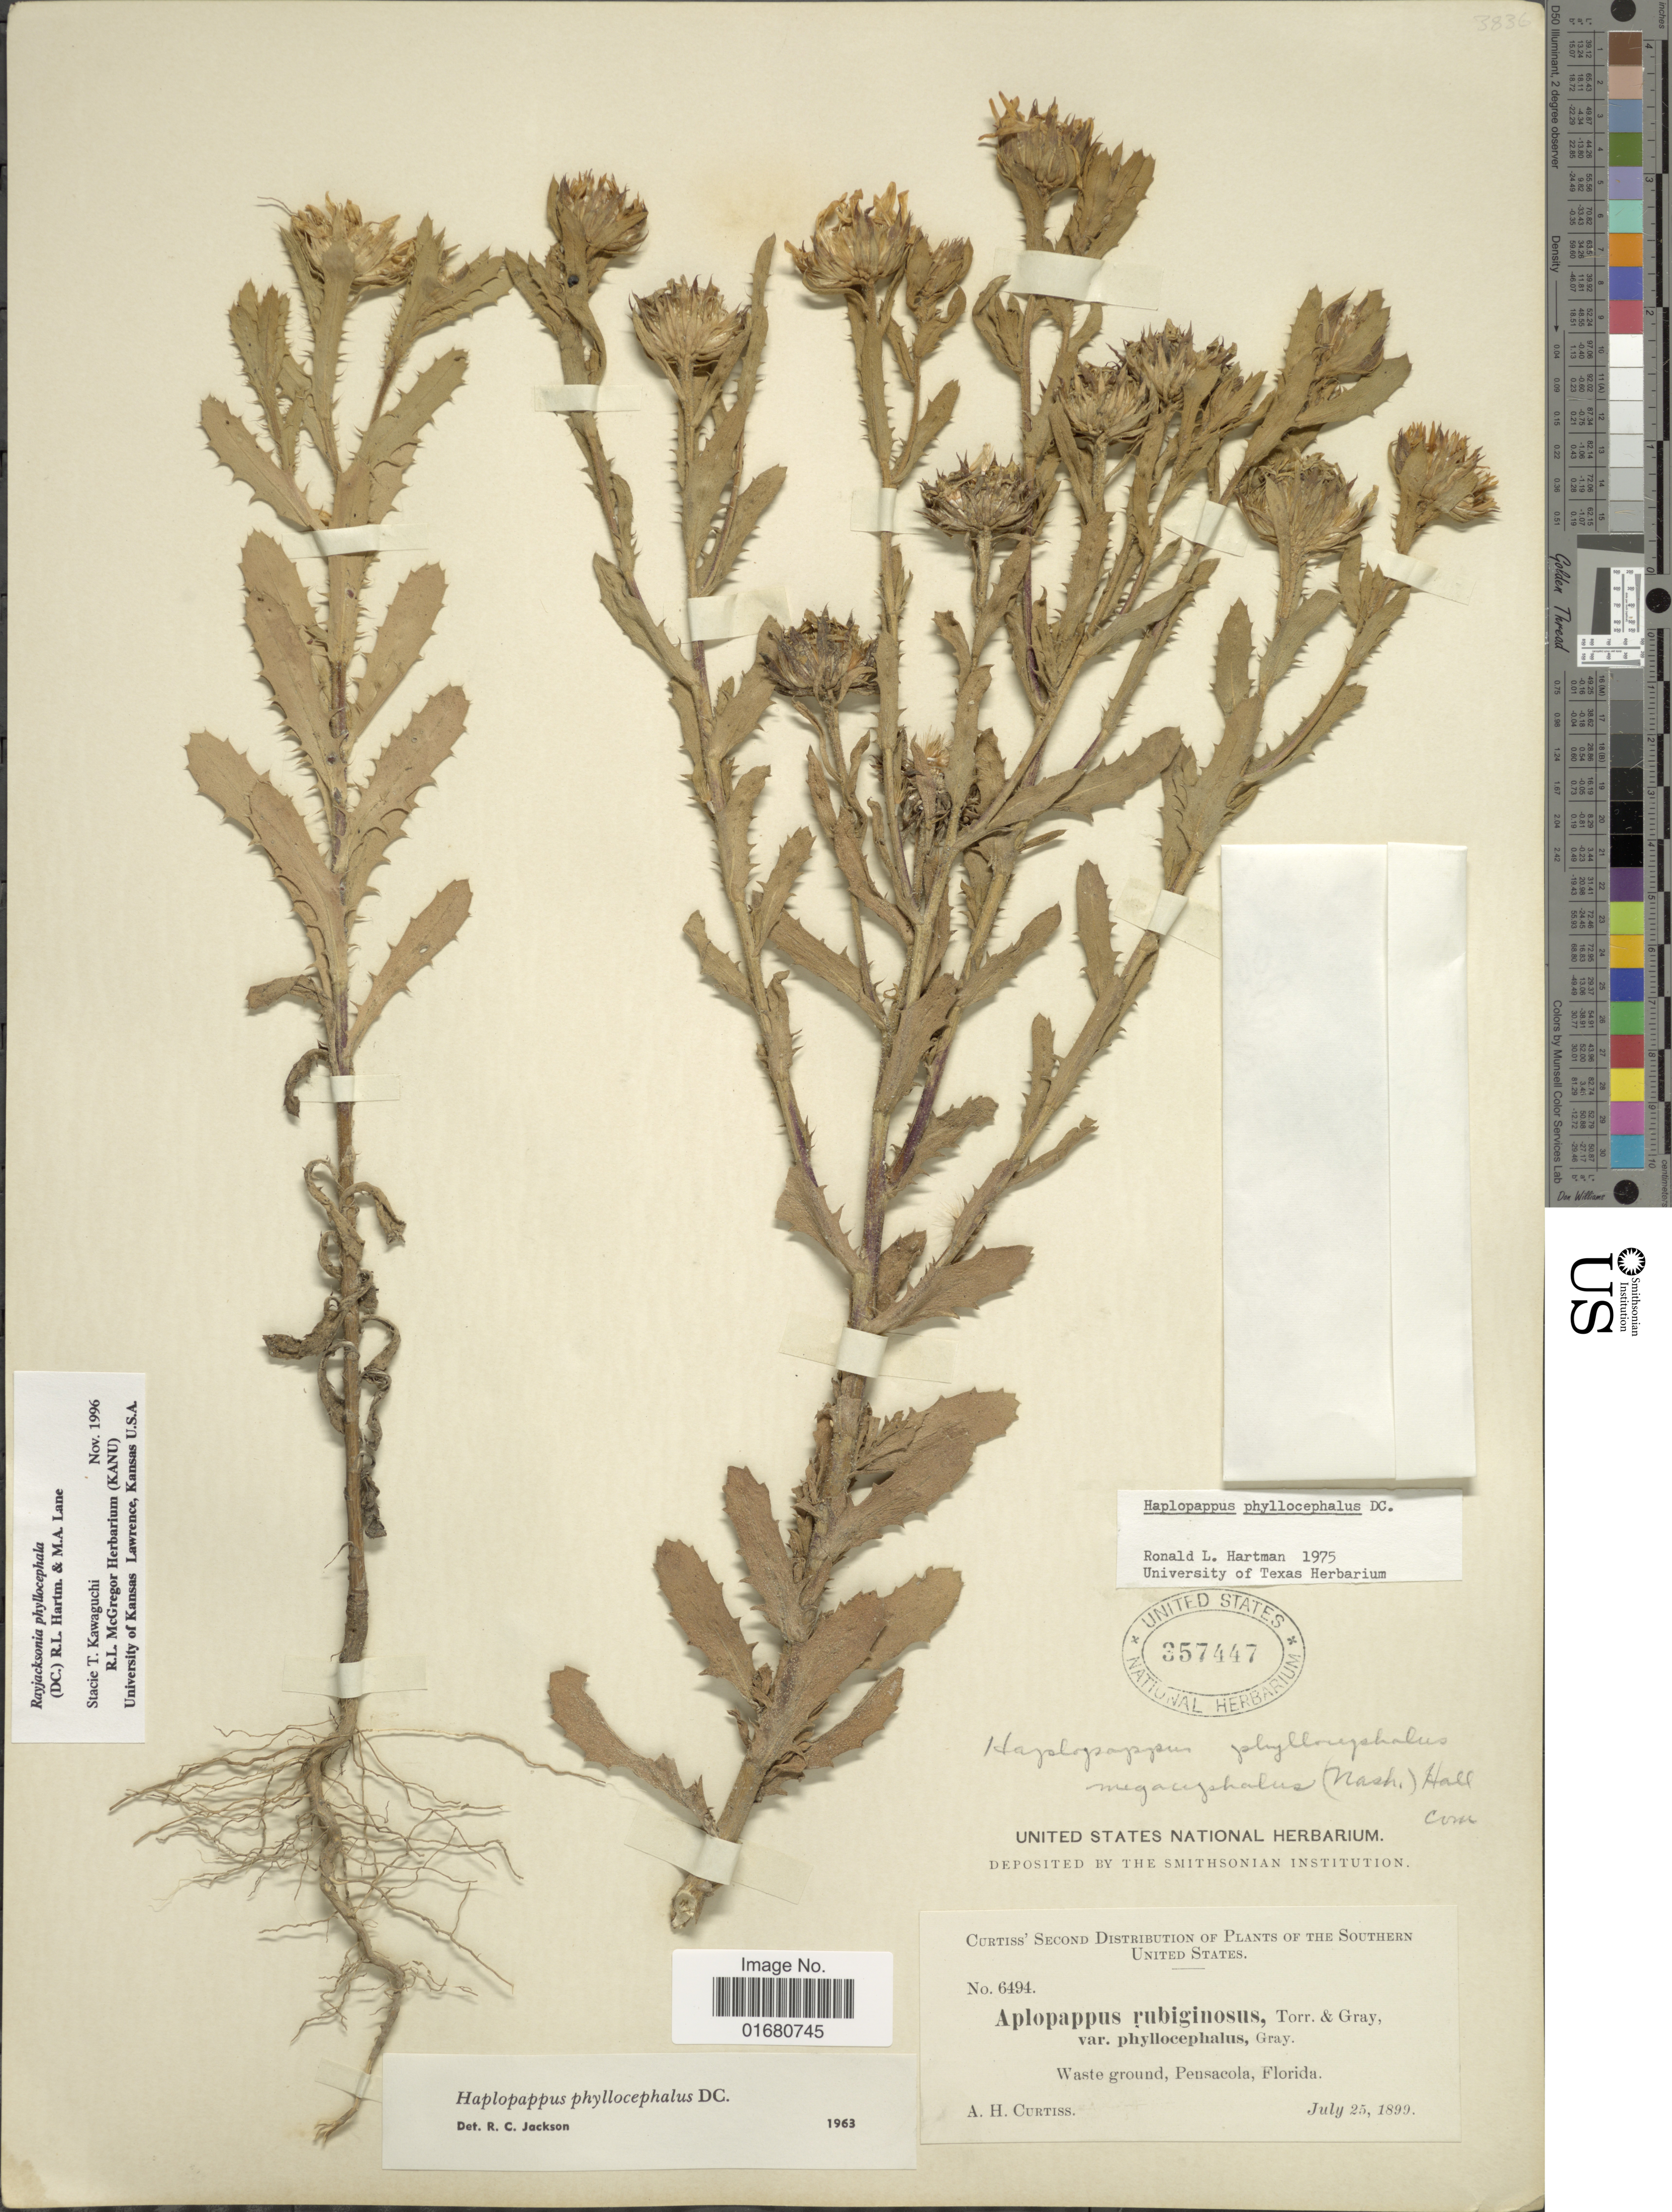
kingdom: Plantae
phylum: Tracheophyta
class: Magnoliopsida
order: Asterales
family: Asteraceae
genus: Rayjacksonia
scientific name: Rayjacksonia phyllocephala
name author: (DC.) R.L. Hartm. & M.A. Lane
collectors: A. H. Curtiss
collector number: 6494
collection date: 1899-07-25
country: United States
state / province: Florida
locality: The southern United States, Waste ground, Pensacola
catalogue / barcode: US 357447